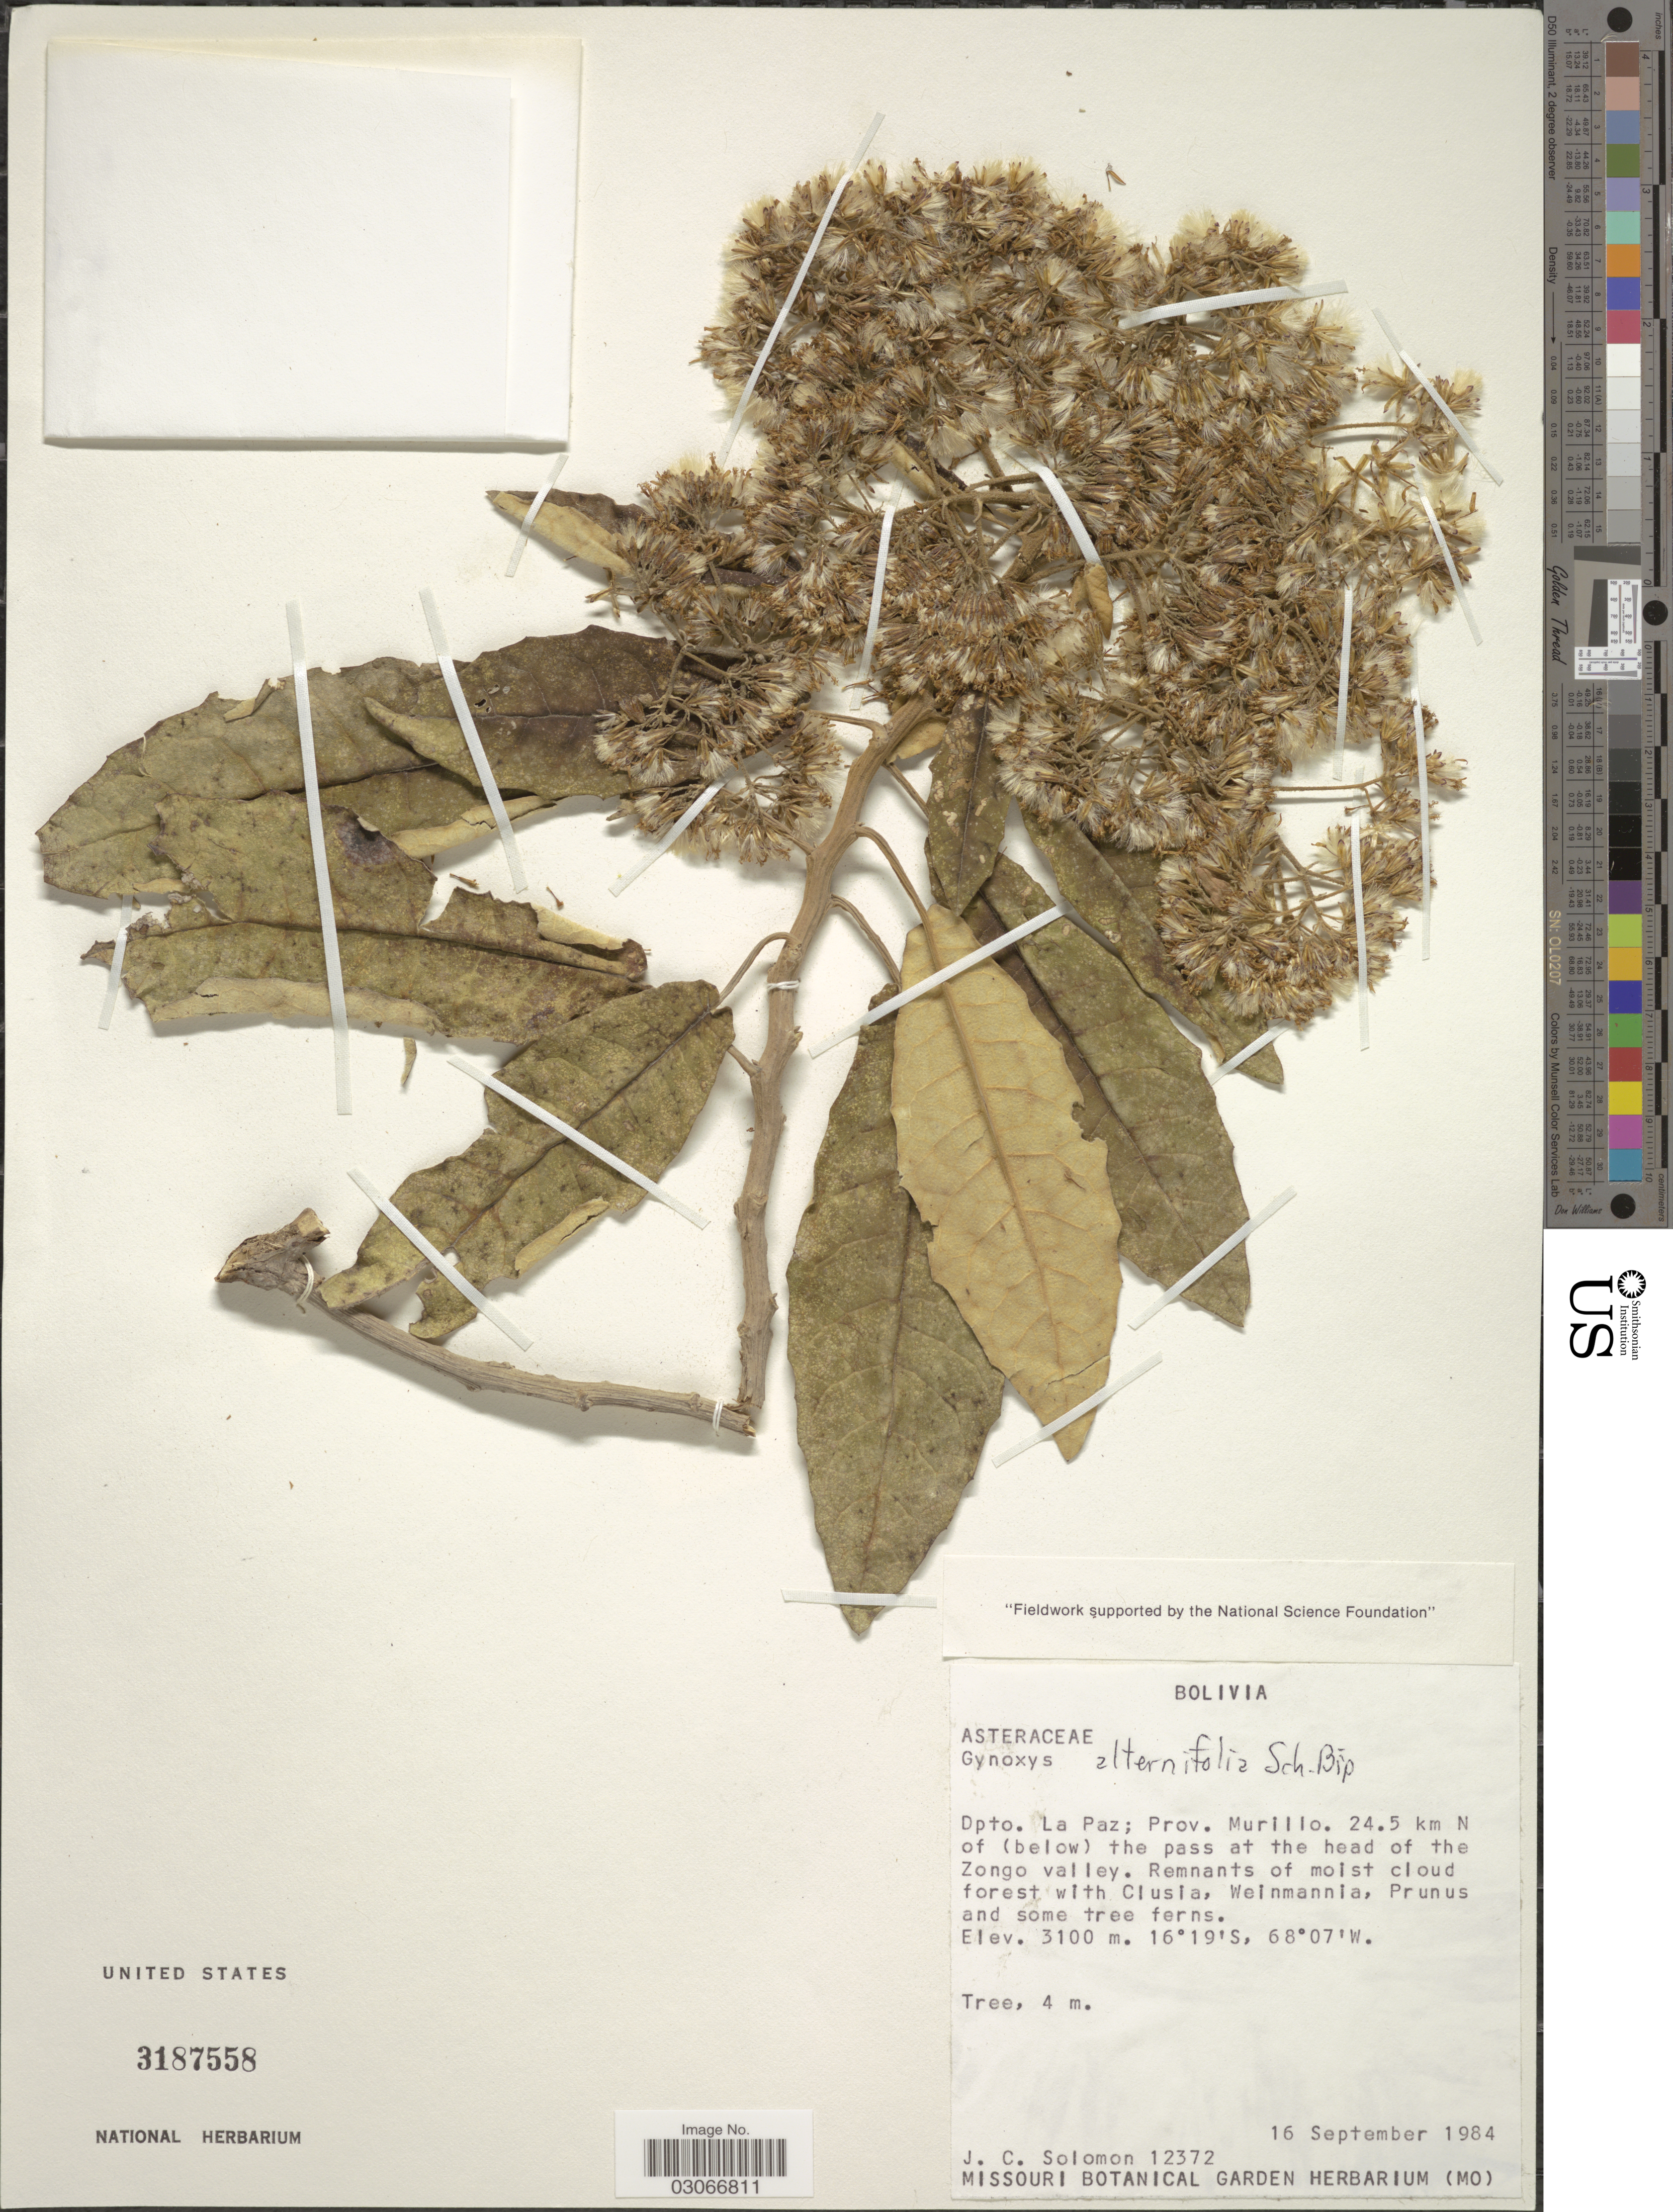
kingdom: Plantae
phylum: Tracheophyta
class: Magnoliopsida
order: Asterales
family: Asteraceae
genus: Nordenstamia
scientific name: Nordenstamia repanda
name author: (Wedd.) Lundin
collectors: J. C. Solomon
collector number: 12372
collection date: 1984-09-16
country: Bolivia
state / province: La Paz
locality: Dpto. La Paz; Prov. Murillo. 24.5 km N of (below) the pass at the head of the Zongo valley.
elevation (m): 3100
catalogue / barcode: US 3187558